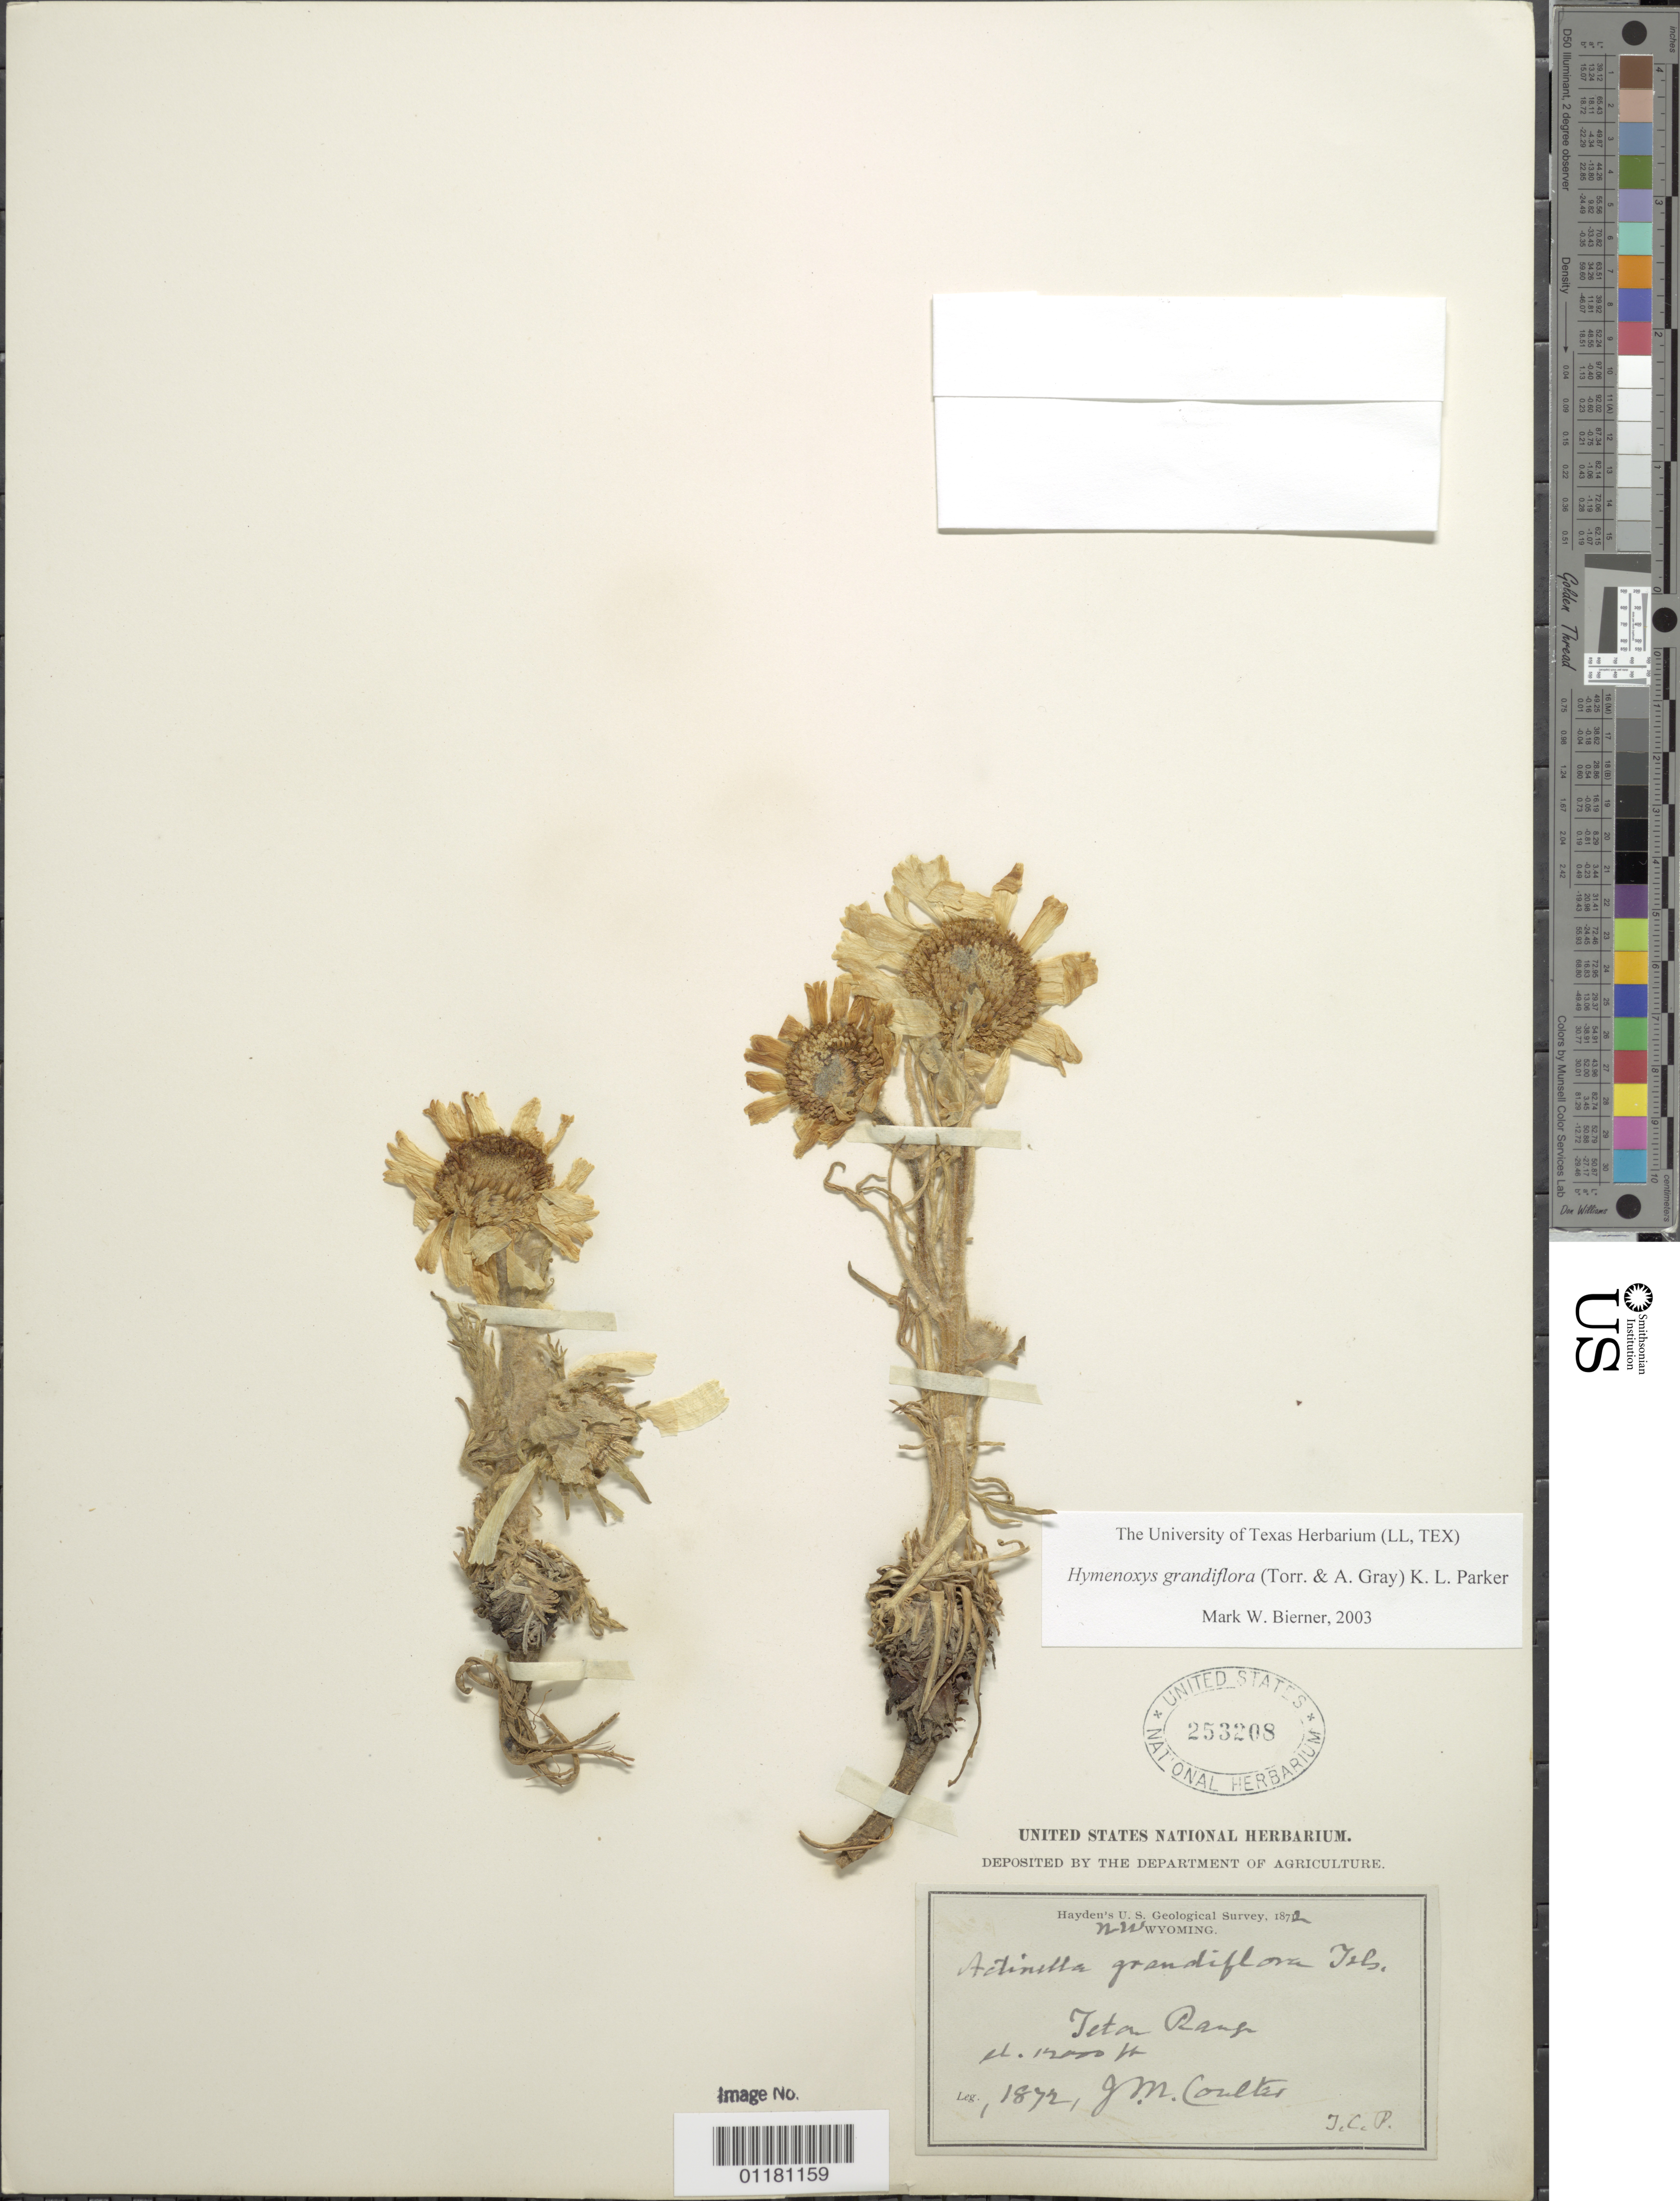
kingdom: Plantae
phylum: Tracheophyta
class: Magnoliopsida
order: Asterales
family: Asteraceae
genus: Actinea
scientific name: Actinea grandiflora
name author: (Torr. & A. Gray) Kuntze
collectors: J. M. Coulter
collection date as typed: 1872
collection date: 1872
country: United States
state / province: Wyoming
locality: Teton Park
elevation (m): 3658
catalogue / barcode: US 253208